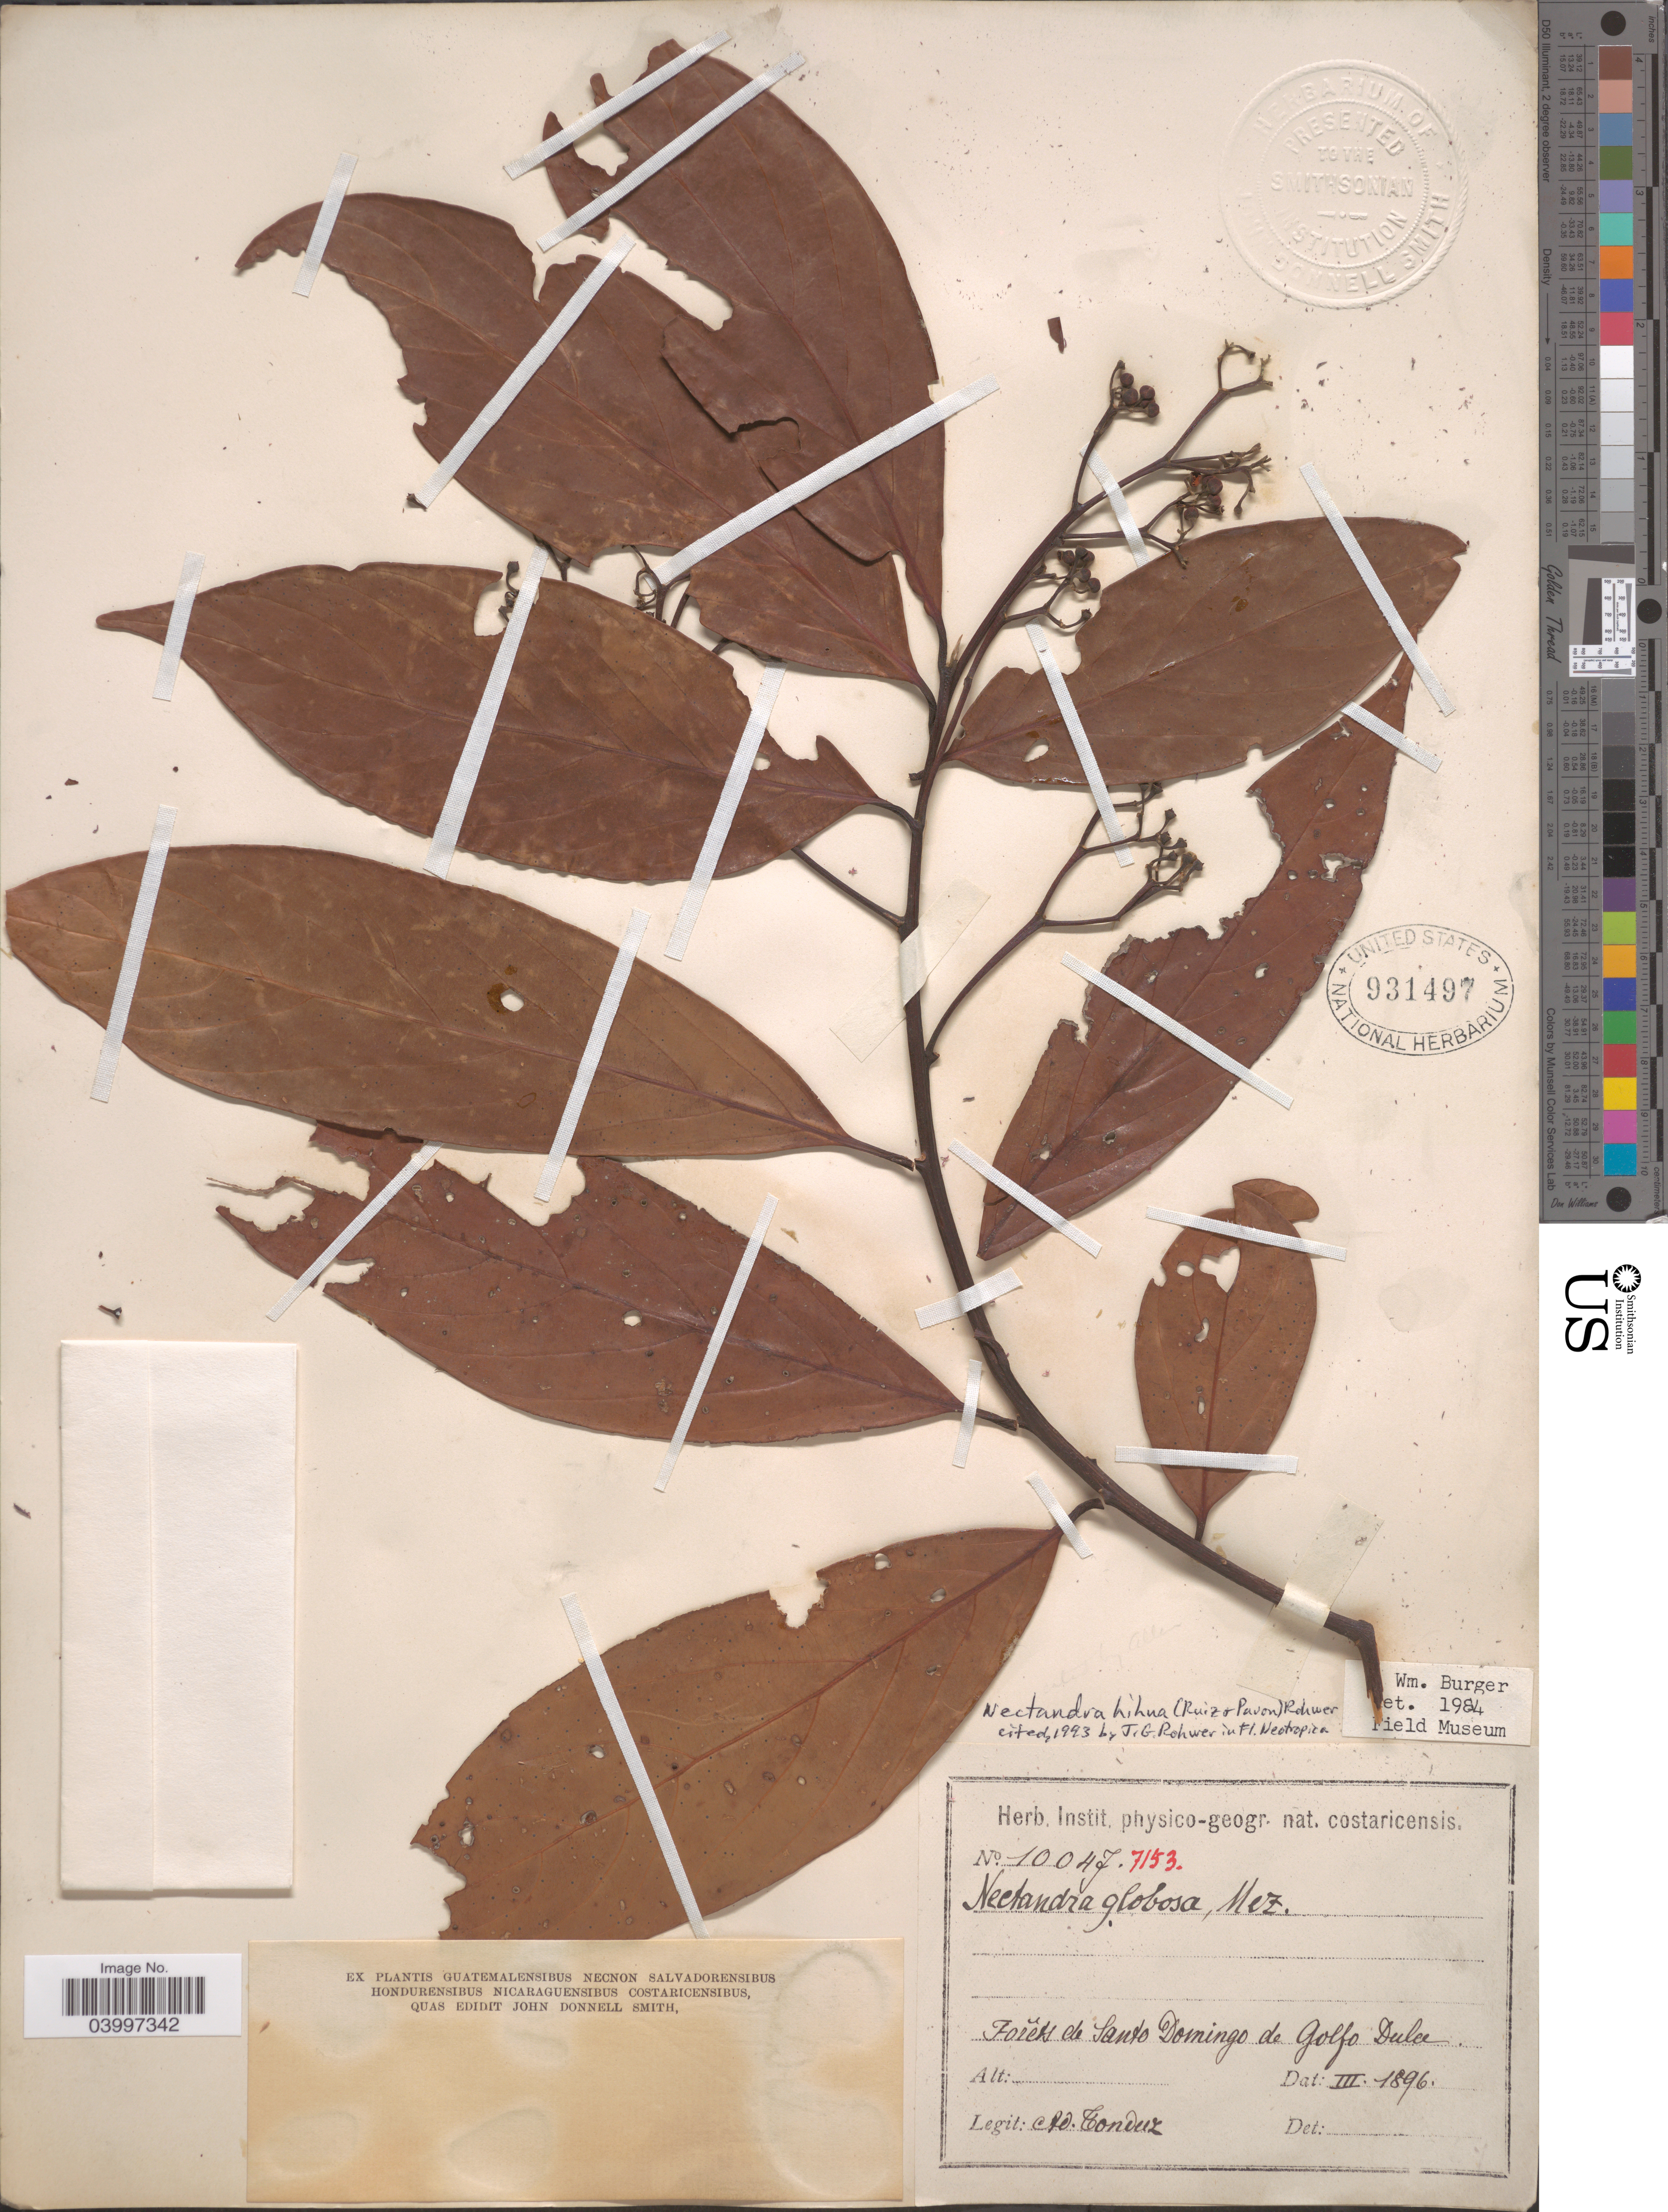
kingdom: Plantae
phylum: Tracheophyta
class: Magnoliopsida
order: Laurales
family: Lauraceae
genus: Nectandra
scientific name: Nectandra hihua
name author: (Ruiz & Pav.) Rohwer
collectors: A. Tonduz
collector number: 10047/7153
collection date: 1896-03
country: Costa Rica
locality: Forêts de Santo Domingo de Golfo Dulce.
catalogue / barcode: US 931497